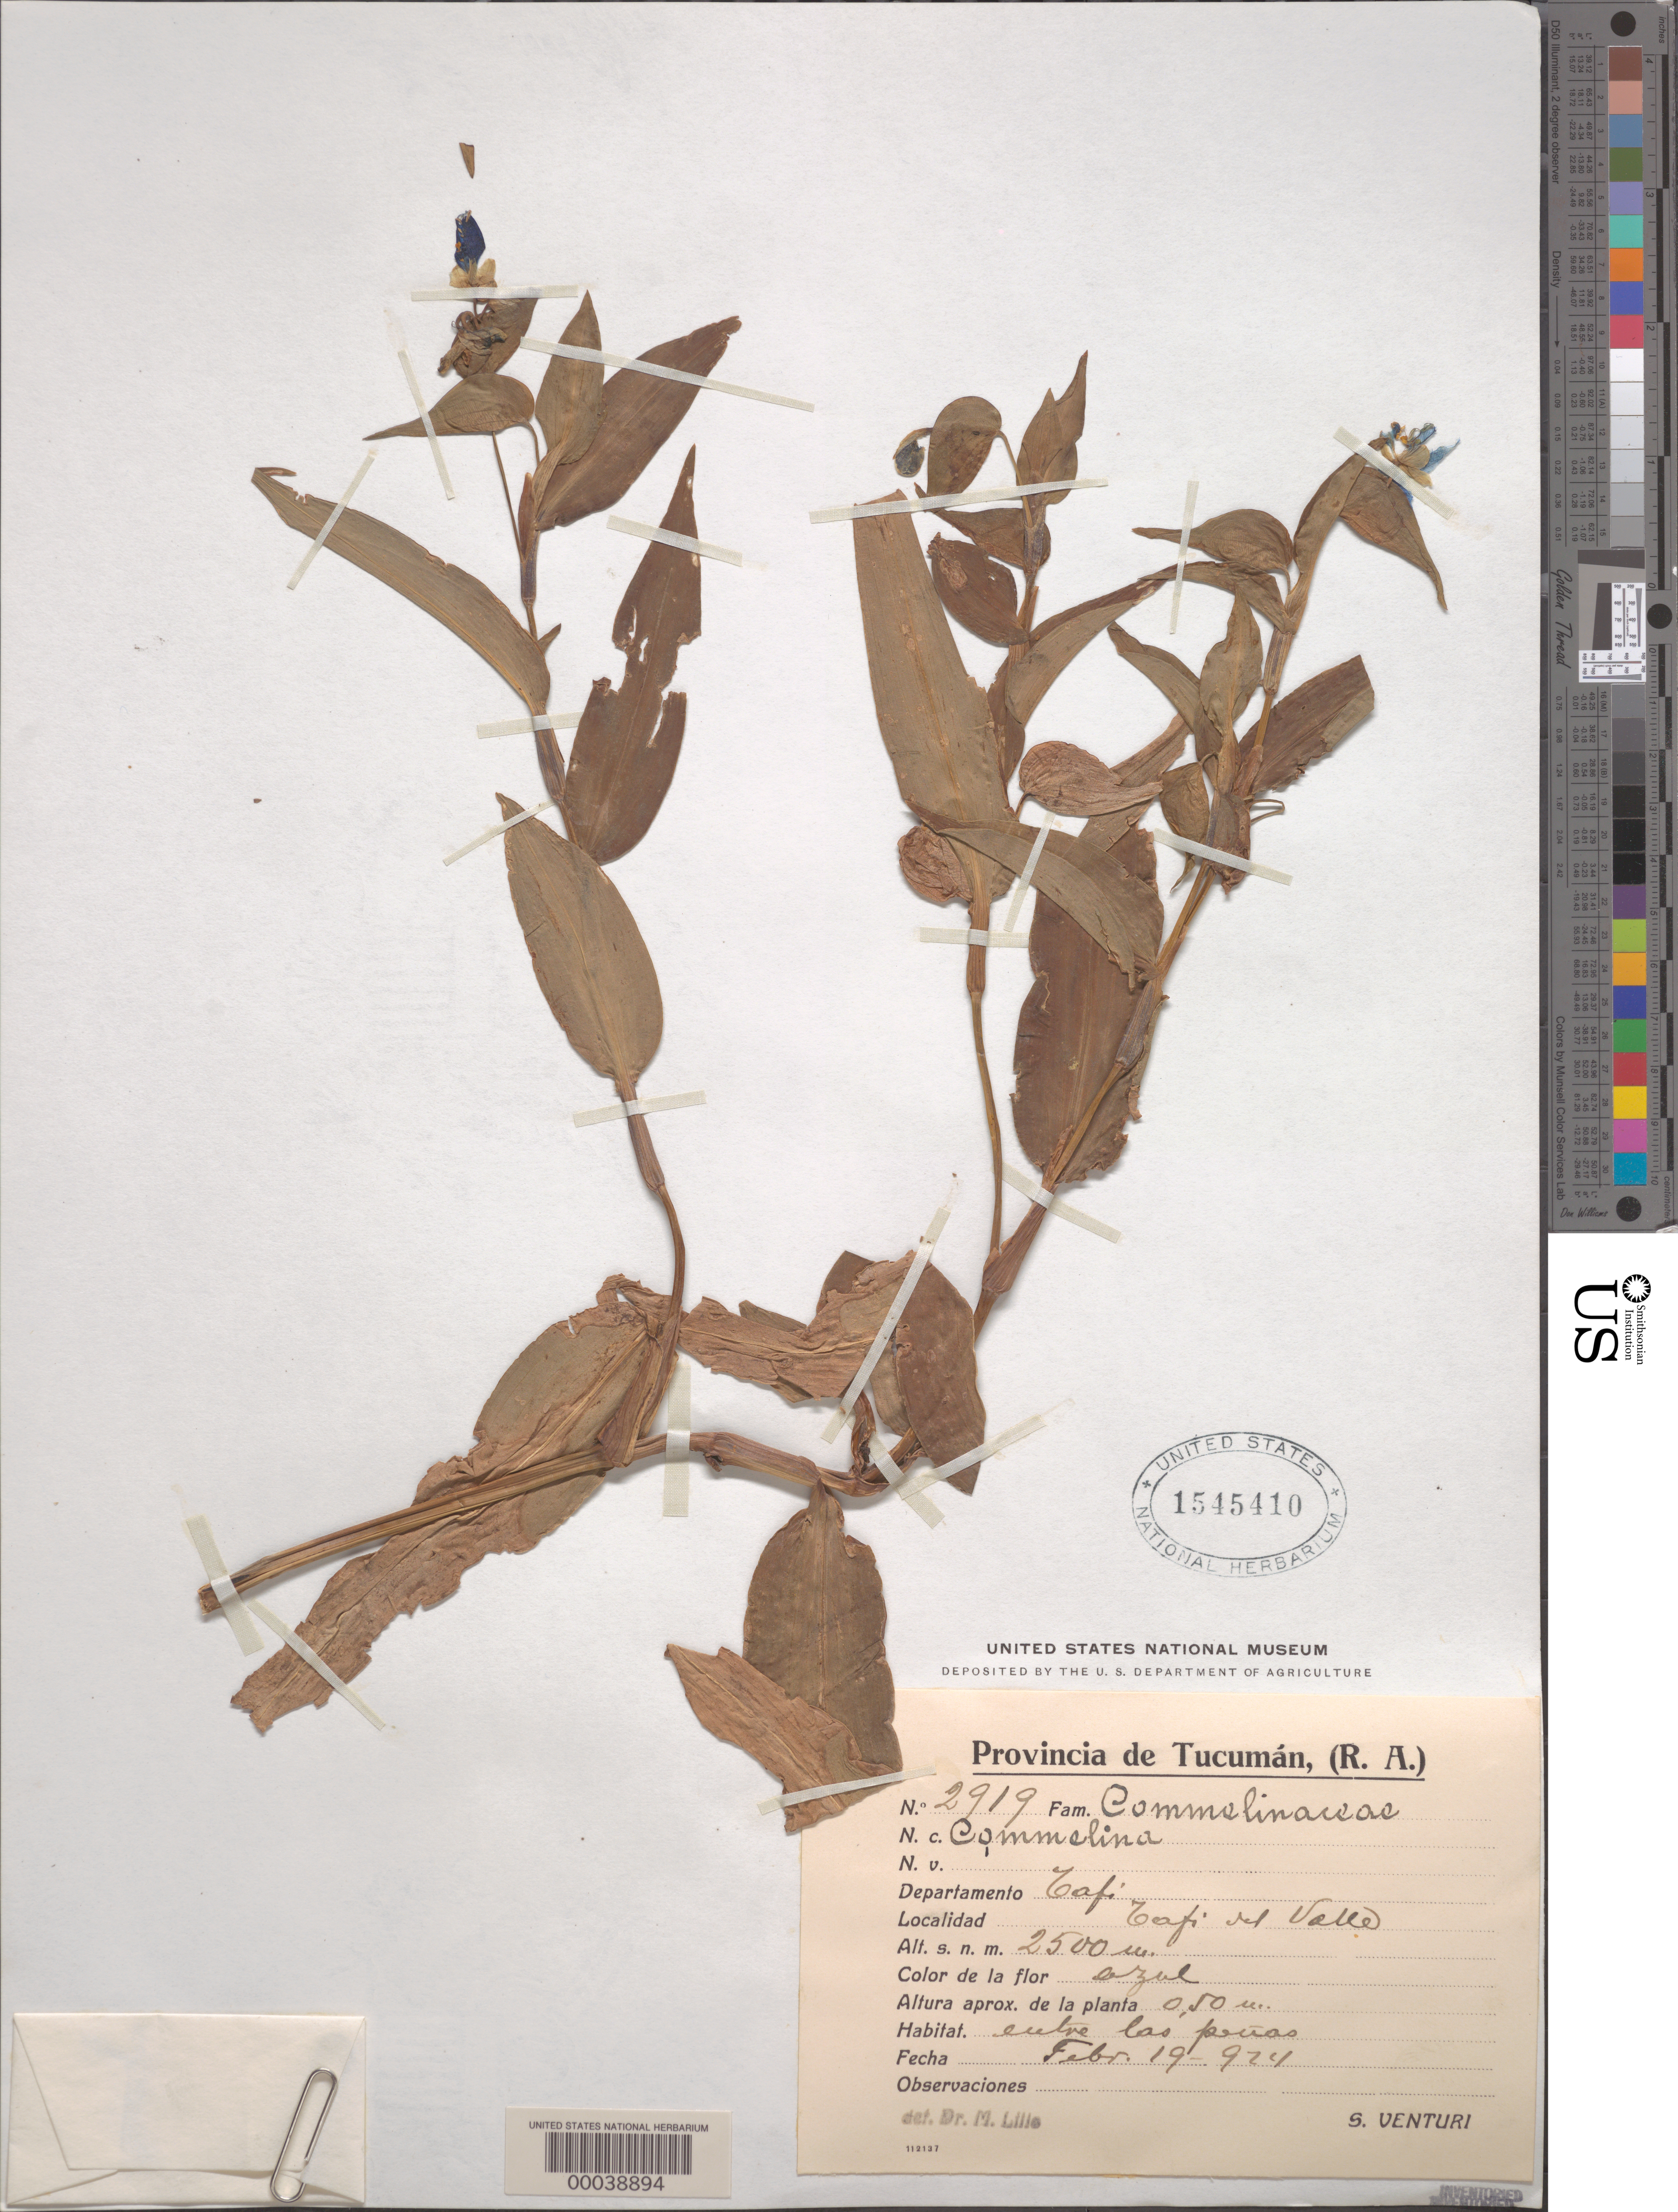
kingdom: Plantae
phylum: Tracheophyta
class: Liliopsida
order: Commelinales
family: Commelinaceae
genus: Commelina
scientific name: Commelina quitensis var. mandonii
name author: C.B. Clarke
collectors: S. Venturi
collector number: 2919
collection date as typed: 19 Feb 1924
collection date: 1924-02-19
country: Argentina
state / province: Tucumán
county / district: Tafí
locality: Tafi del Valle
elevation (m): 2500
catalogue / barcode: US 1545410